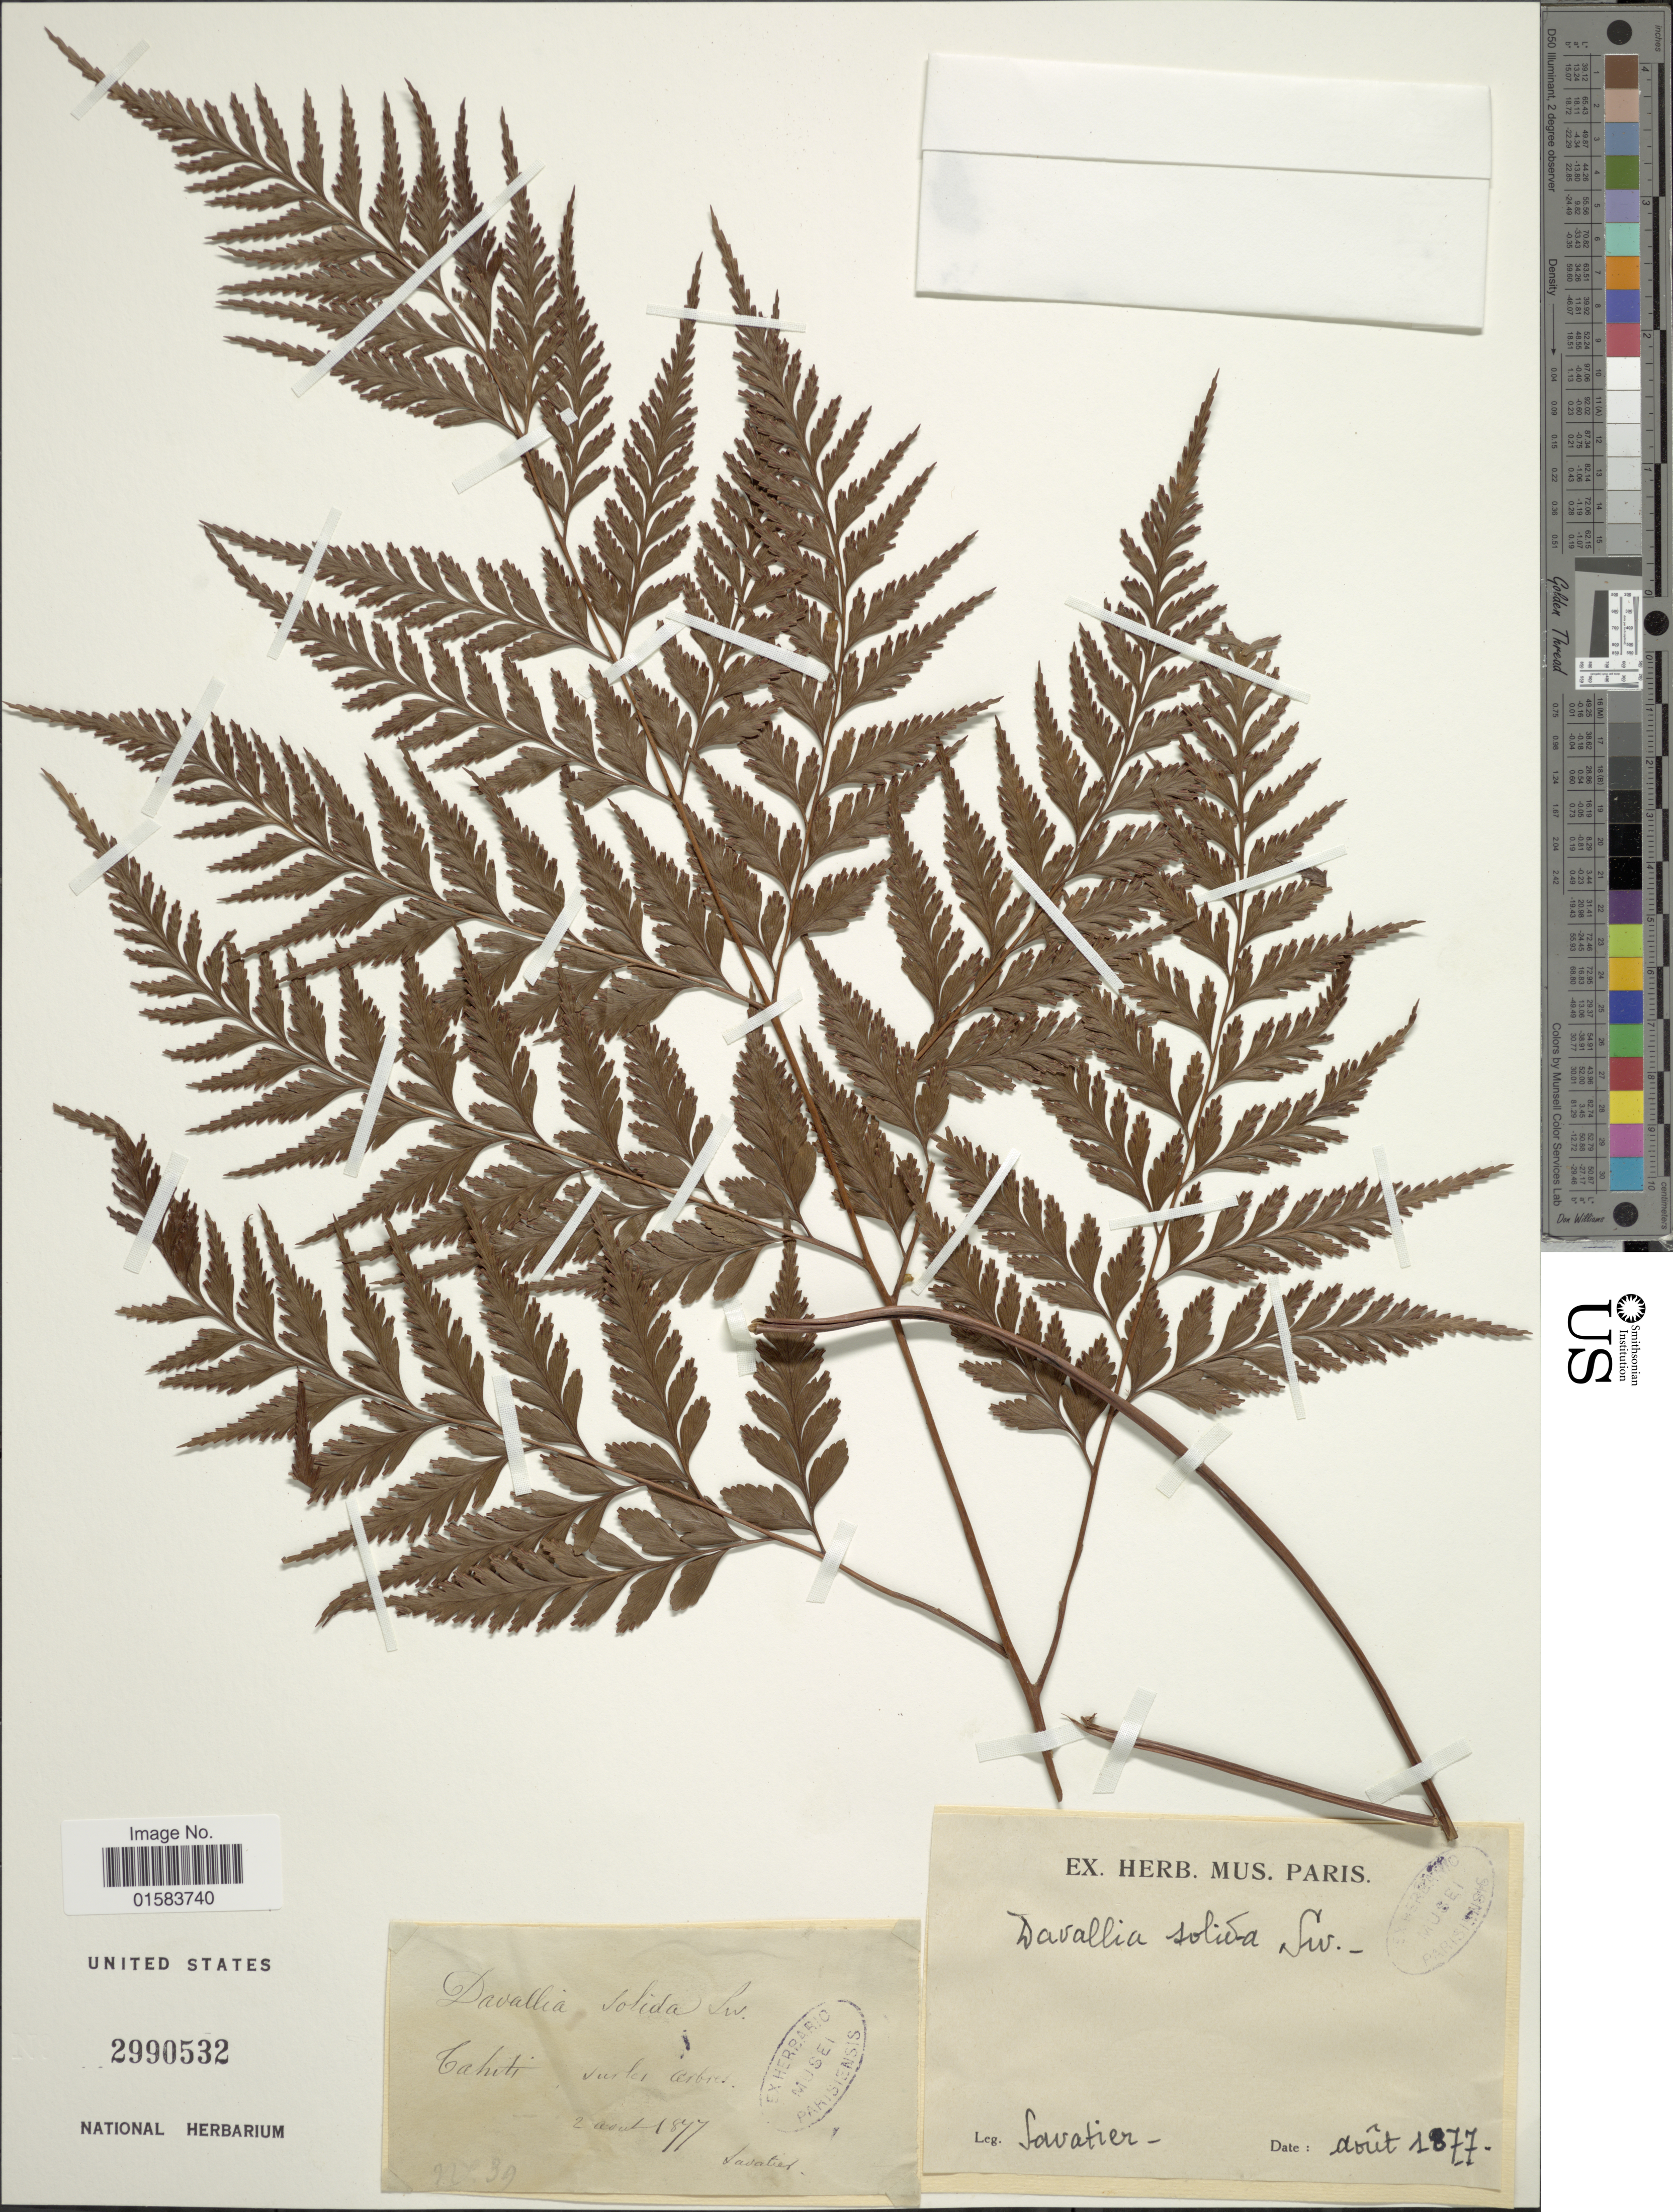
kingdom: Plantae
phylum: Tracheophyta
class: Polypodiopsida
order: Polypodiales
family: Davalliaceae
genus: Davallia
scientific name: Davallia solida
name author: (G. Forst.) Sw.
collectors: Savatier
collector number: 39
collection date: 1877-08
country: French Polynesia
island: Tahiti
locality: Tahiti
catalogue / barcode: US 2990532